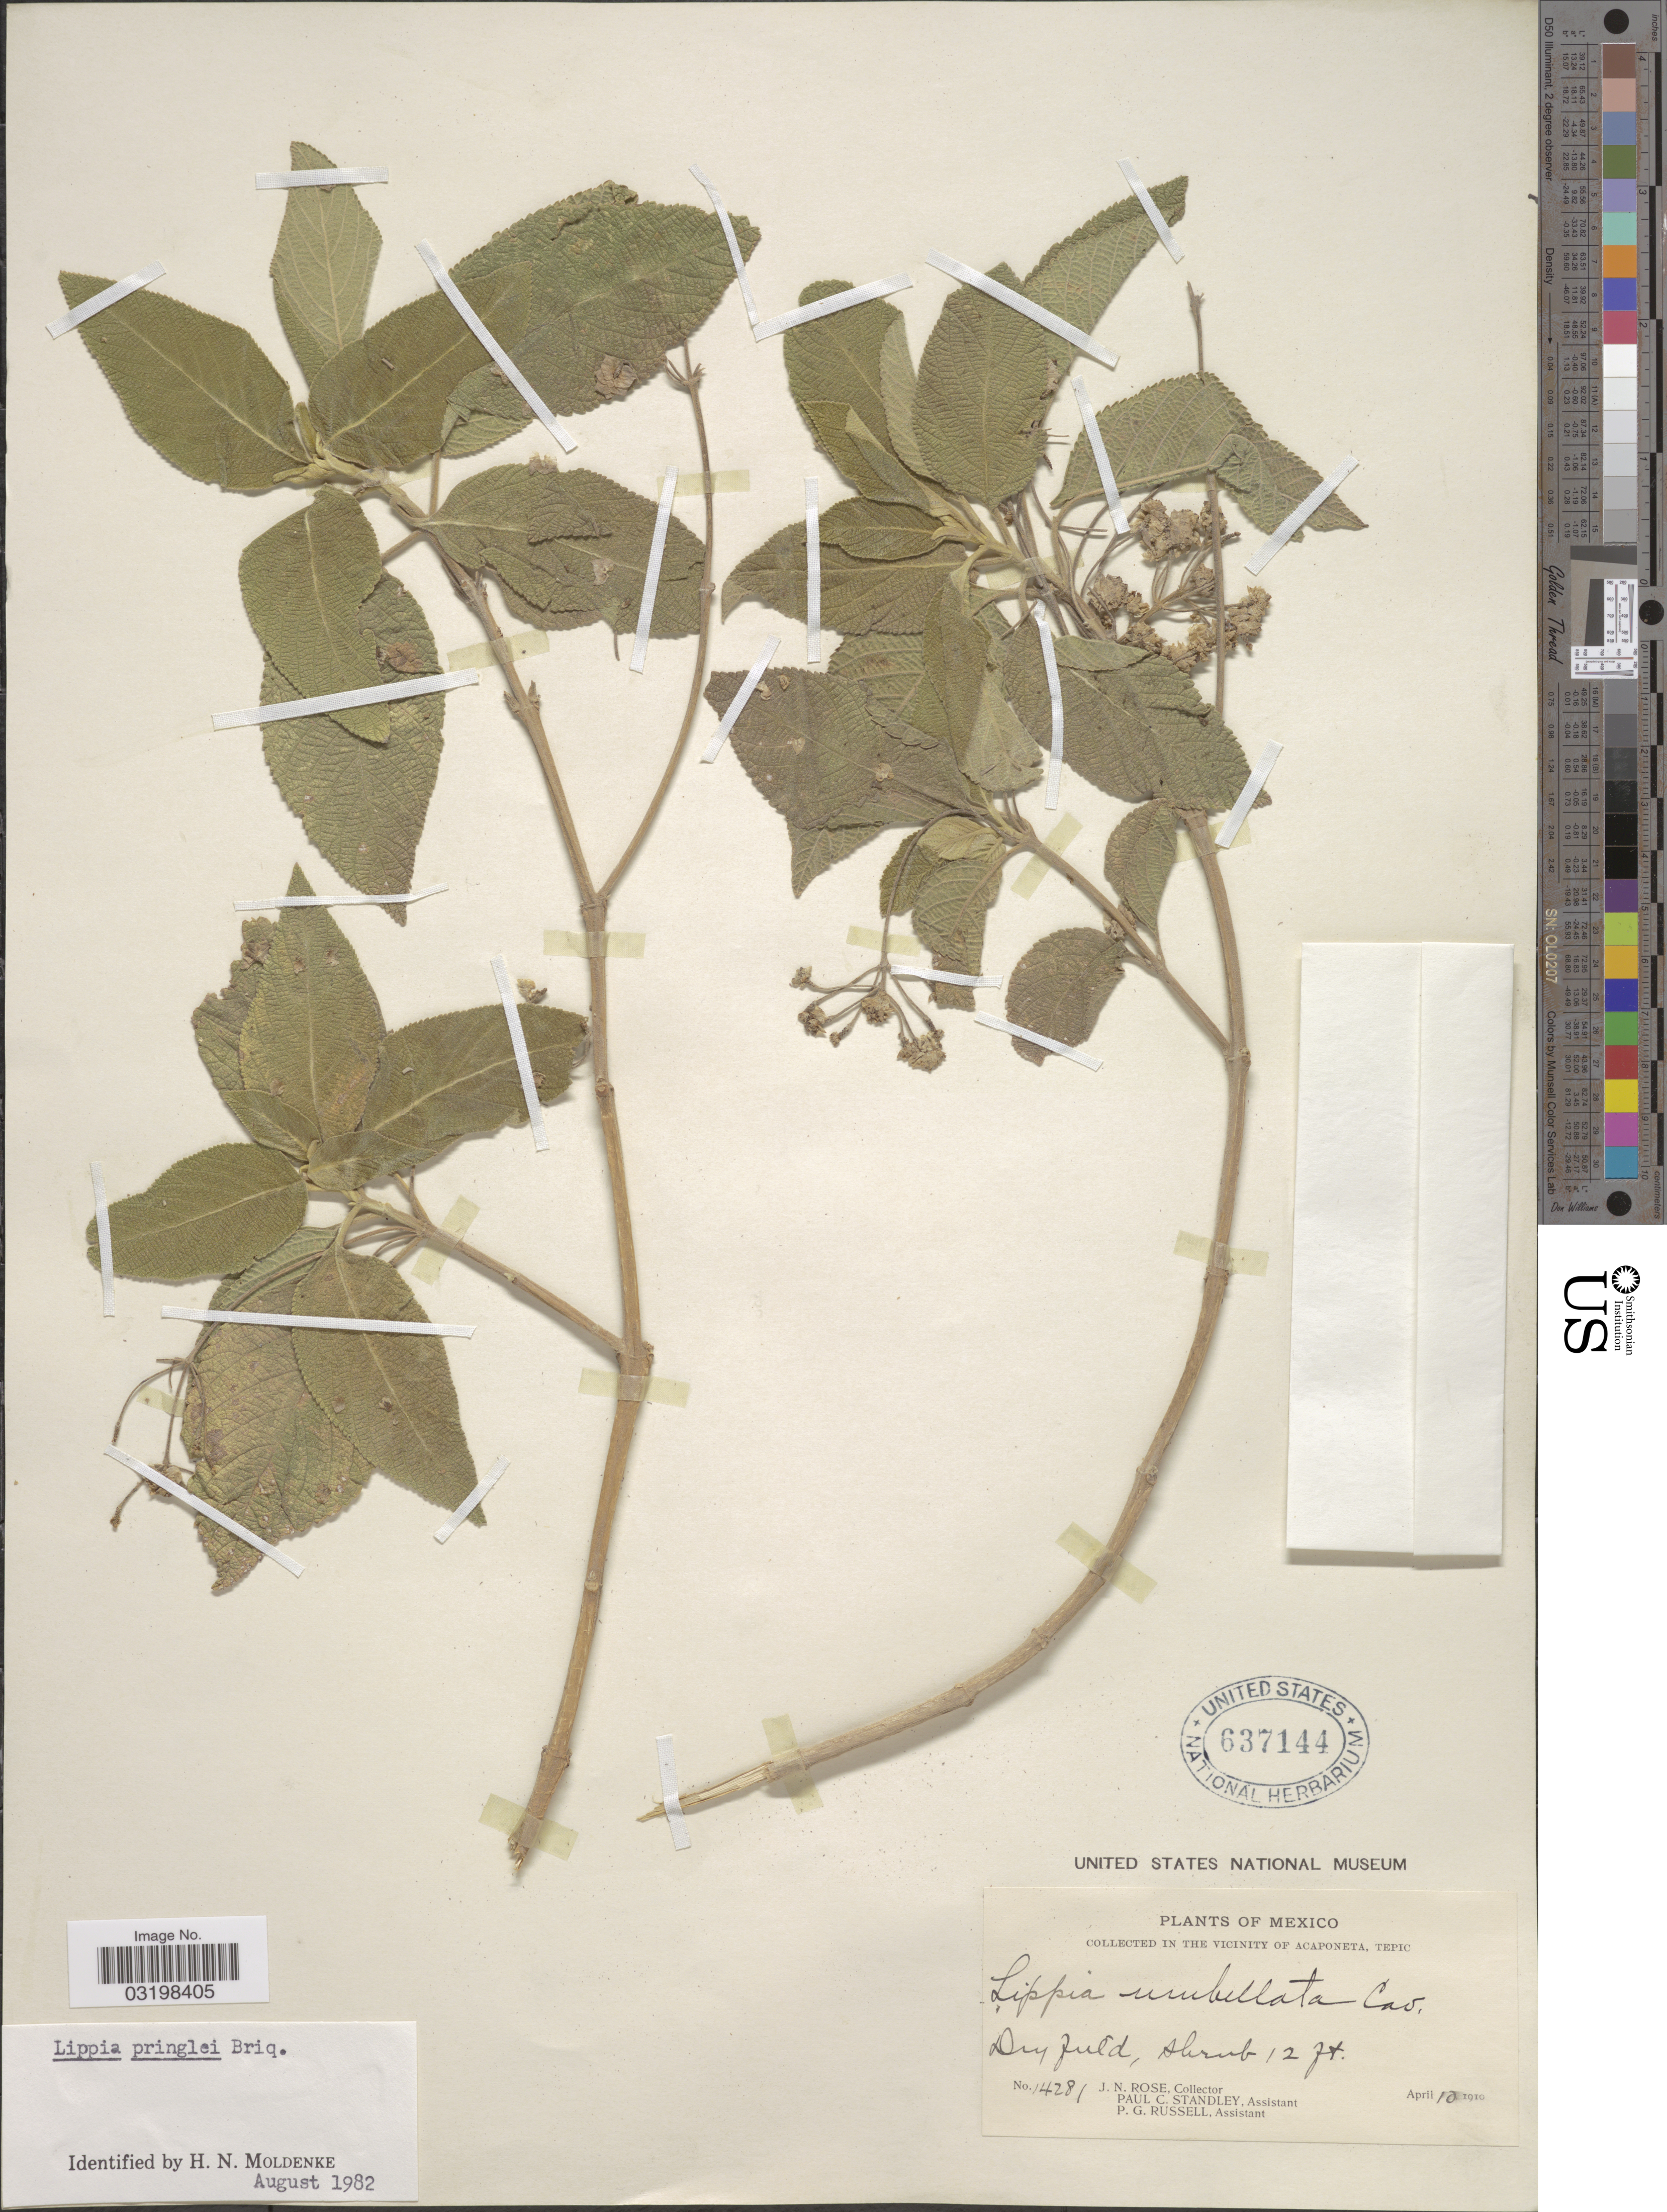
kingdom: Plantae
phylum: Tracheophyta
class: Magnoliopsida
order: Lamiales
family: Verbenaceae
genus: Lippia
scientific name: Lippia umbellata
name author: Cav.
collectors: J. N. Rose, P. C. Standley & P. G. Russell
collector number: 14281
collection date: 1910-04-10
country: Mexico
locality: Vicinity of Acaponeta, Tepic.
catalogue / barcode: US 637144